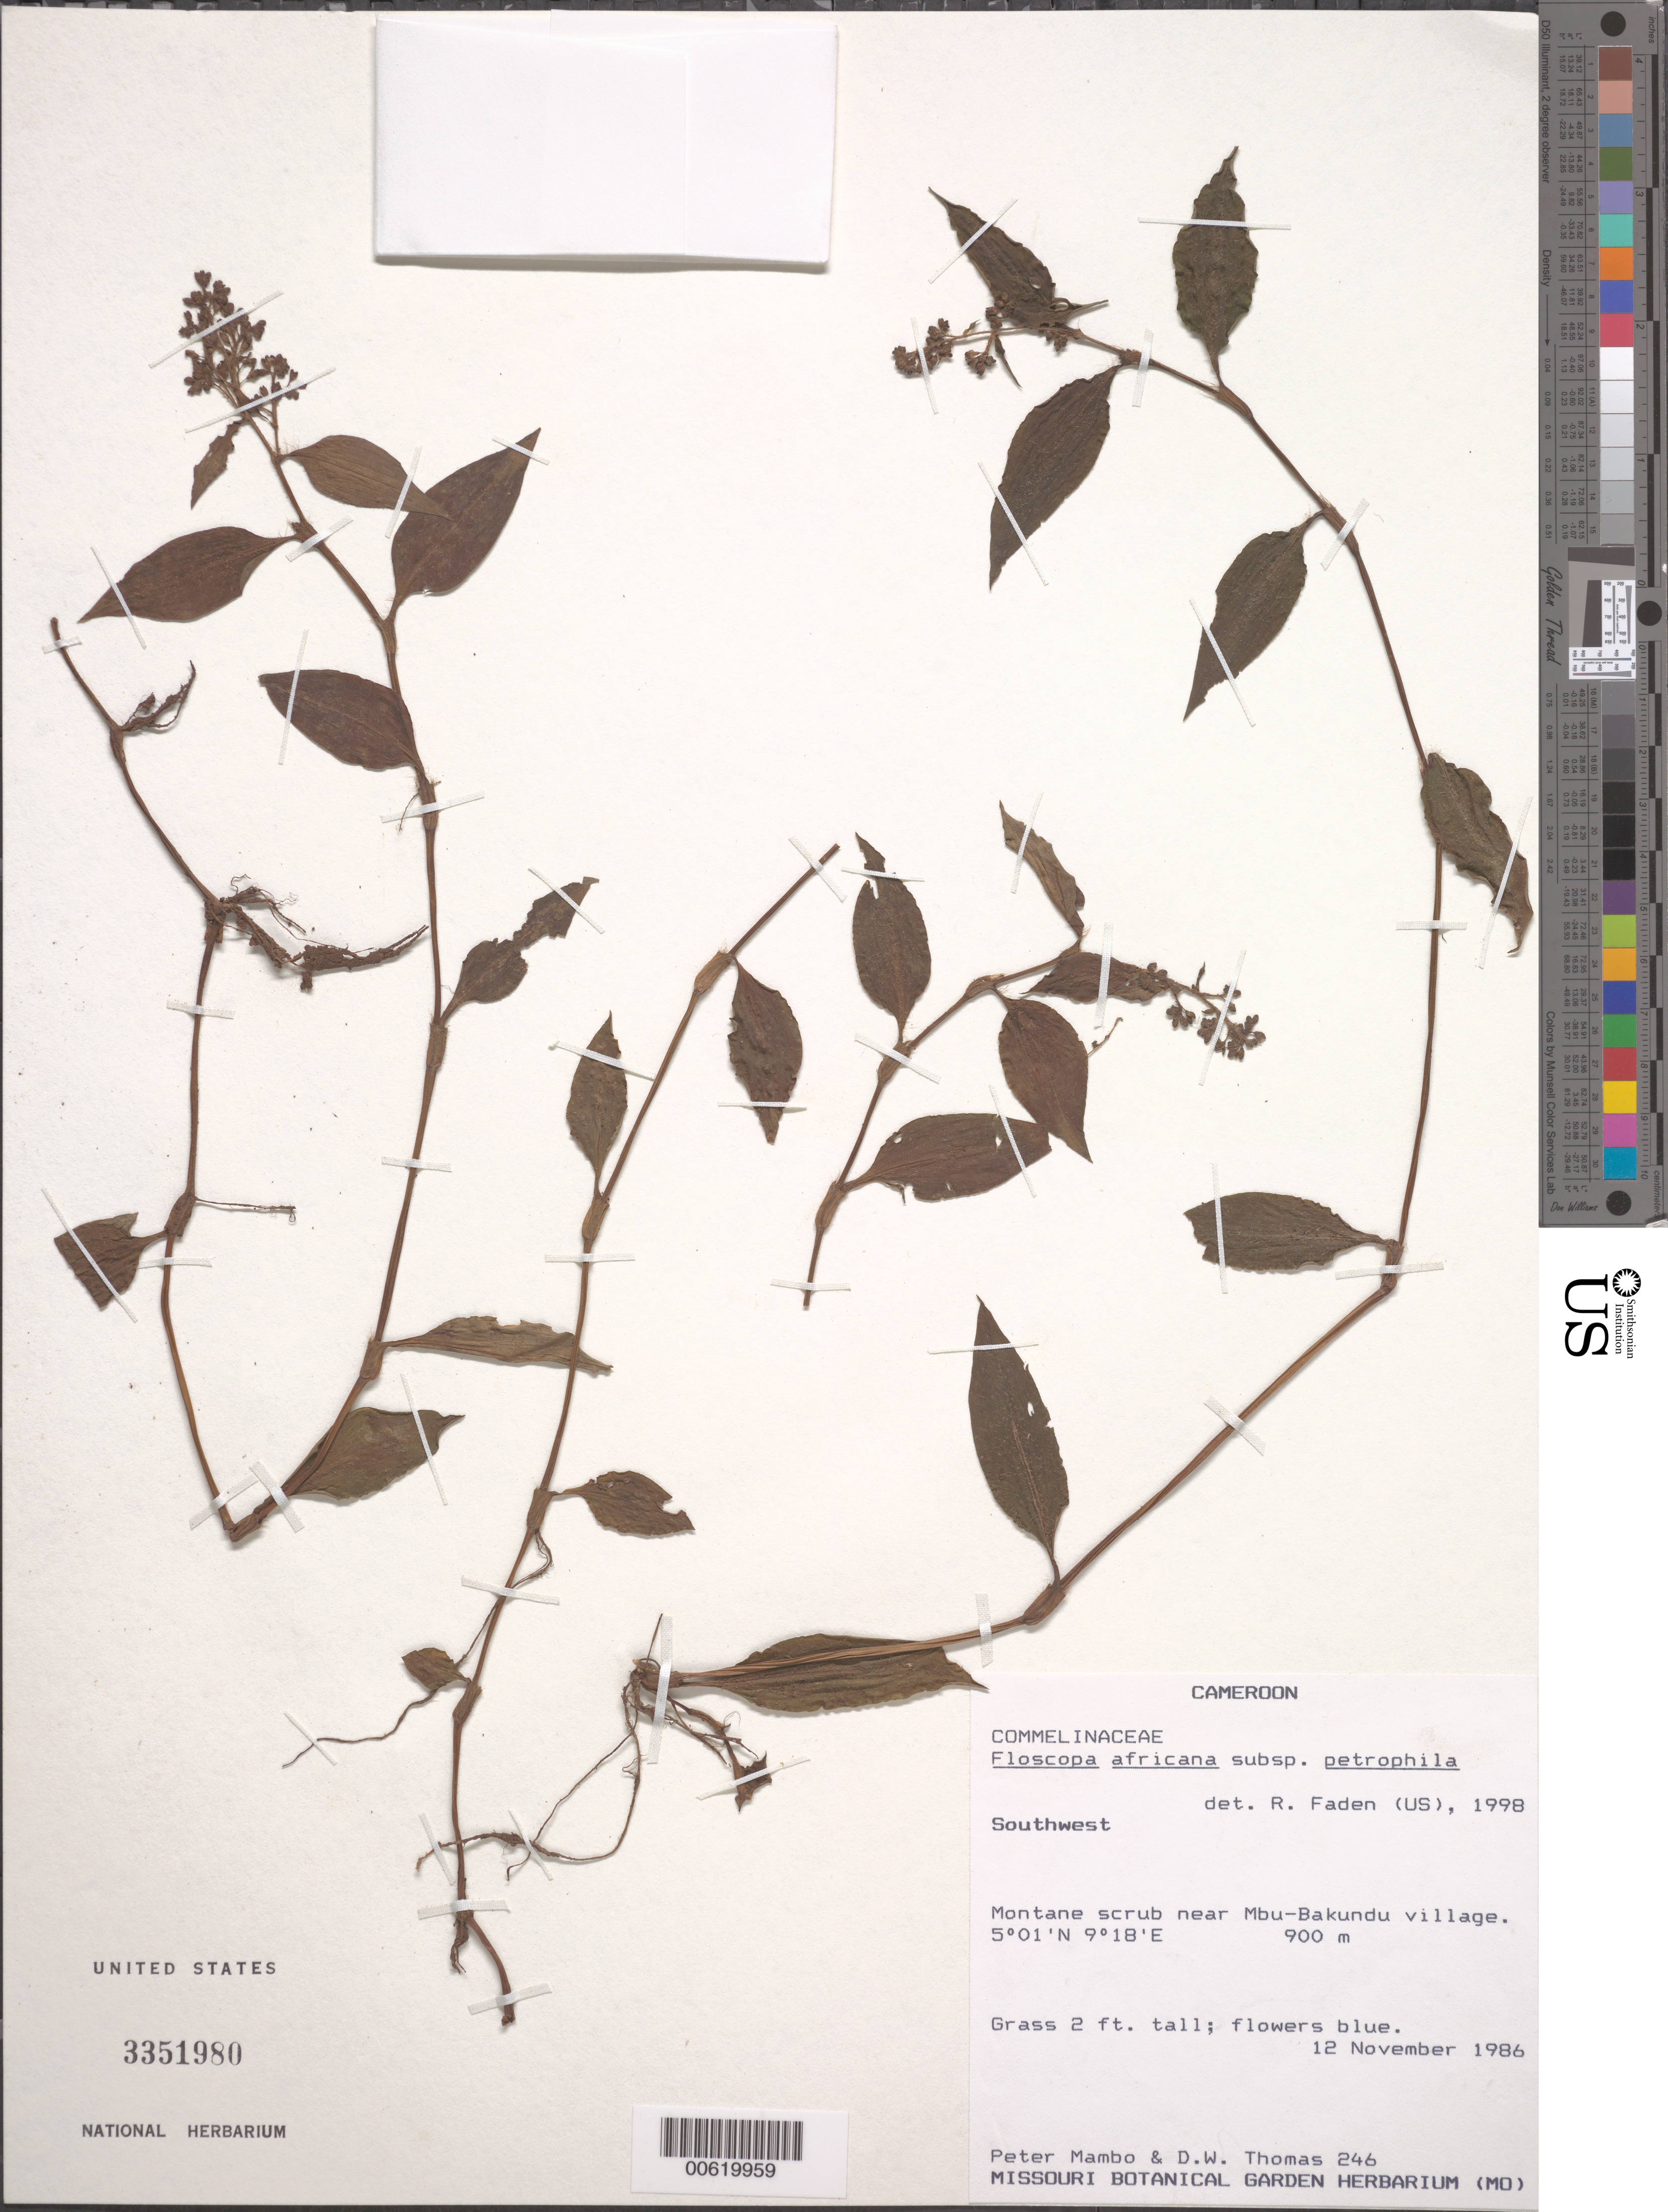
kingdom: Plantae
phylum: Tracheophyta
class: Liliopsida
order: Commelinales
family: Commelinaceae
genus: Floscopa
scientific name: Floscopa africana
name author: (P. Beauv.) C.B. Clarke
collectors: P. Mambo & D. W. Thomas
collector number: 246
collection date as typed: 12 Nov 1986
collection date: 1986-11-12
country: Cameroon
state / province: Sud-Ouest (?)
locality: Southwest, near mbu-bakundu village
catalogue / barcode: US 3351980